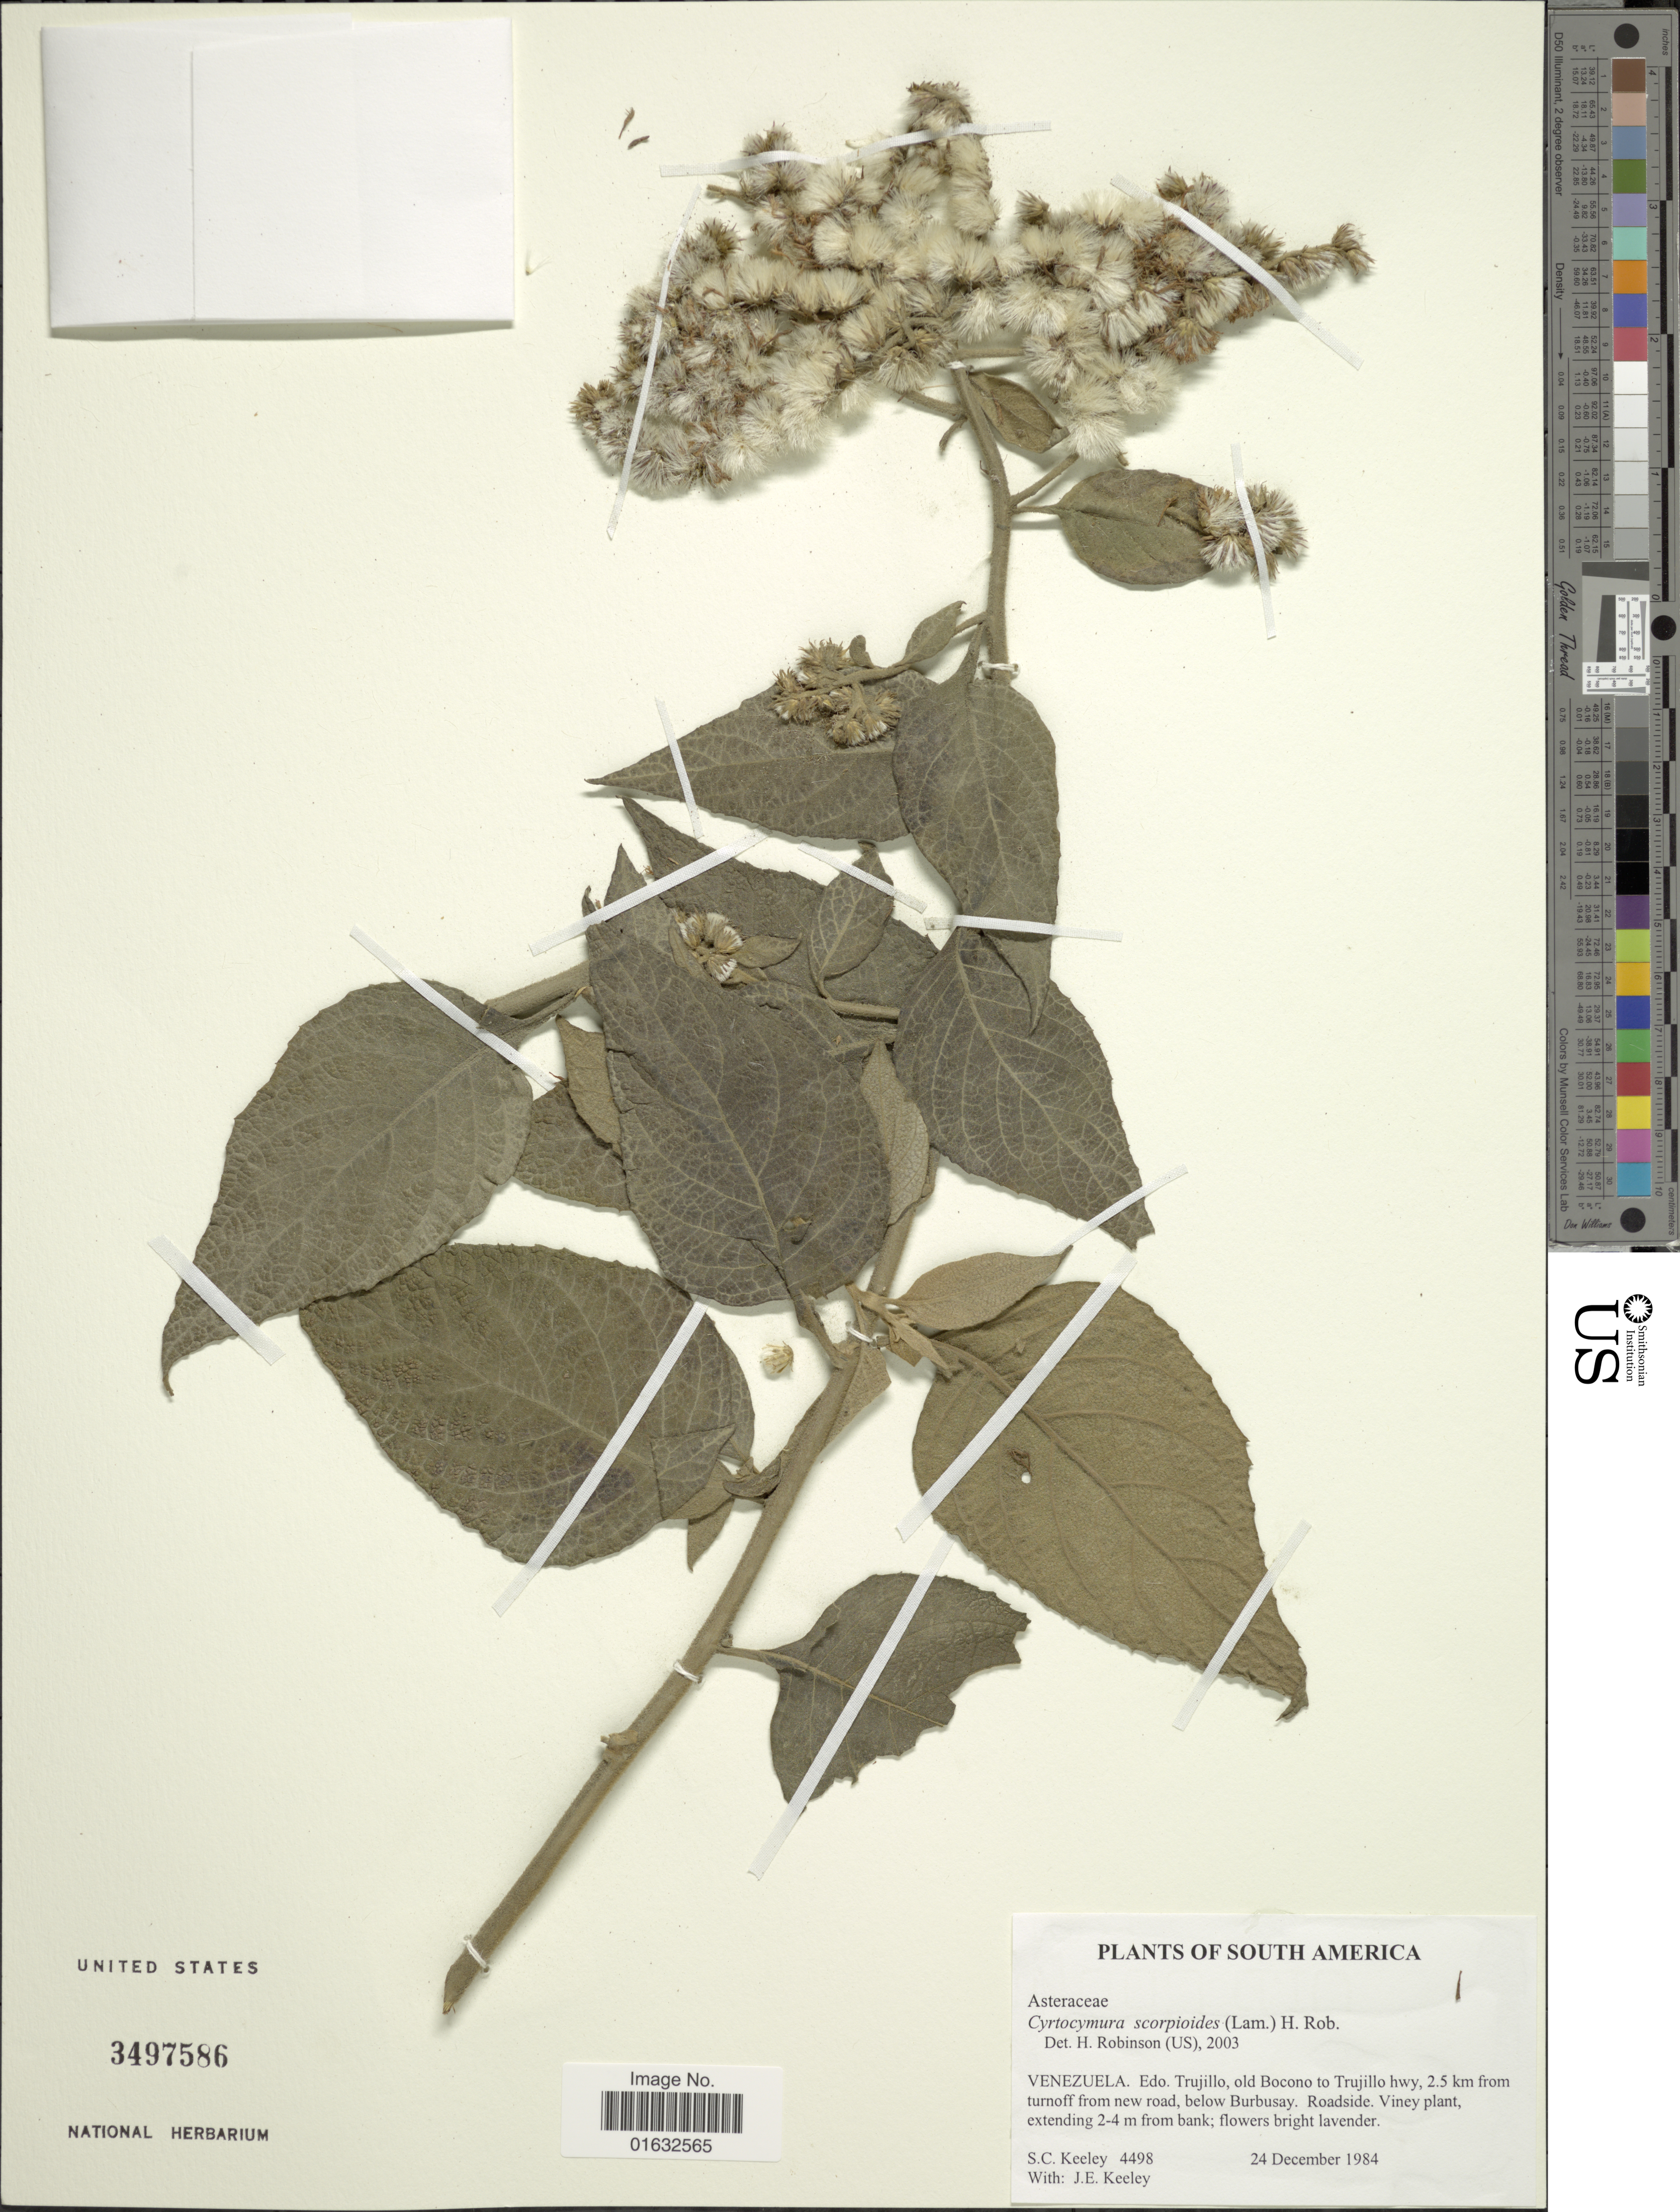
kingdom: Plantae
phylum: Tracheophyta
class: Magnoliopsida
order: Asterales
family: Asteraceae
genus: Cyrtocymura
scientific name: Cyrtocymura scorpioides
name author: (Lam.) H. Rob.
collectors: S. C. Keeley & J. E. Keeley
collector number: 4498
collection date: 1984-12-24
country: Venezuela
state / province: Trujillo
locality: Edo. Trujillo, old Bocono to Trujillo hwy, 2.5 km from turnoff from new road, below Burbusay. Roadside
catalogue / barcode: US 3497586